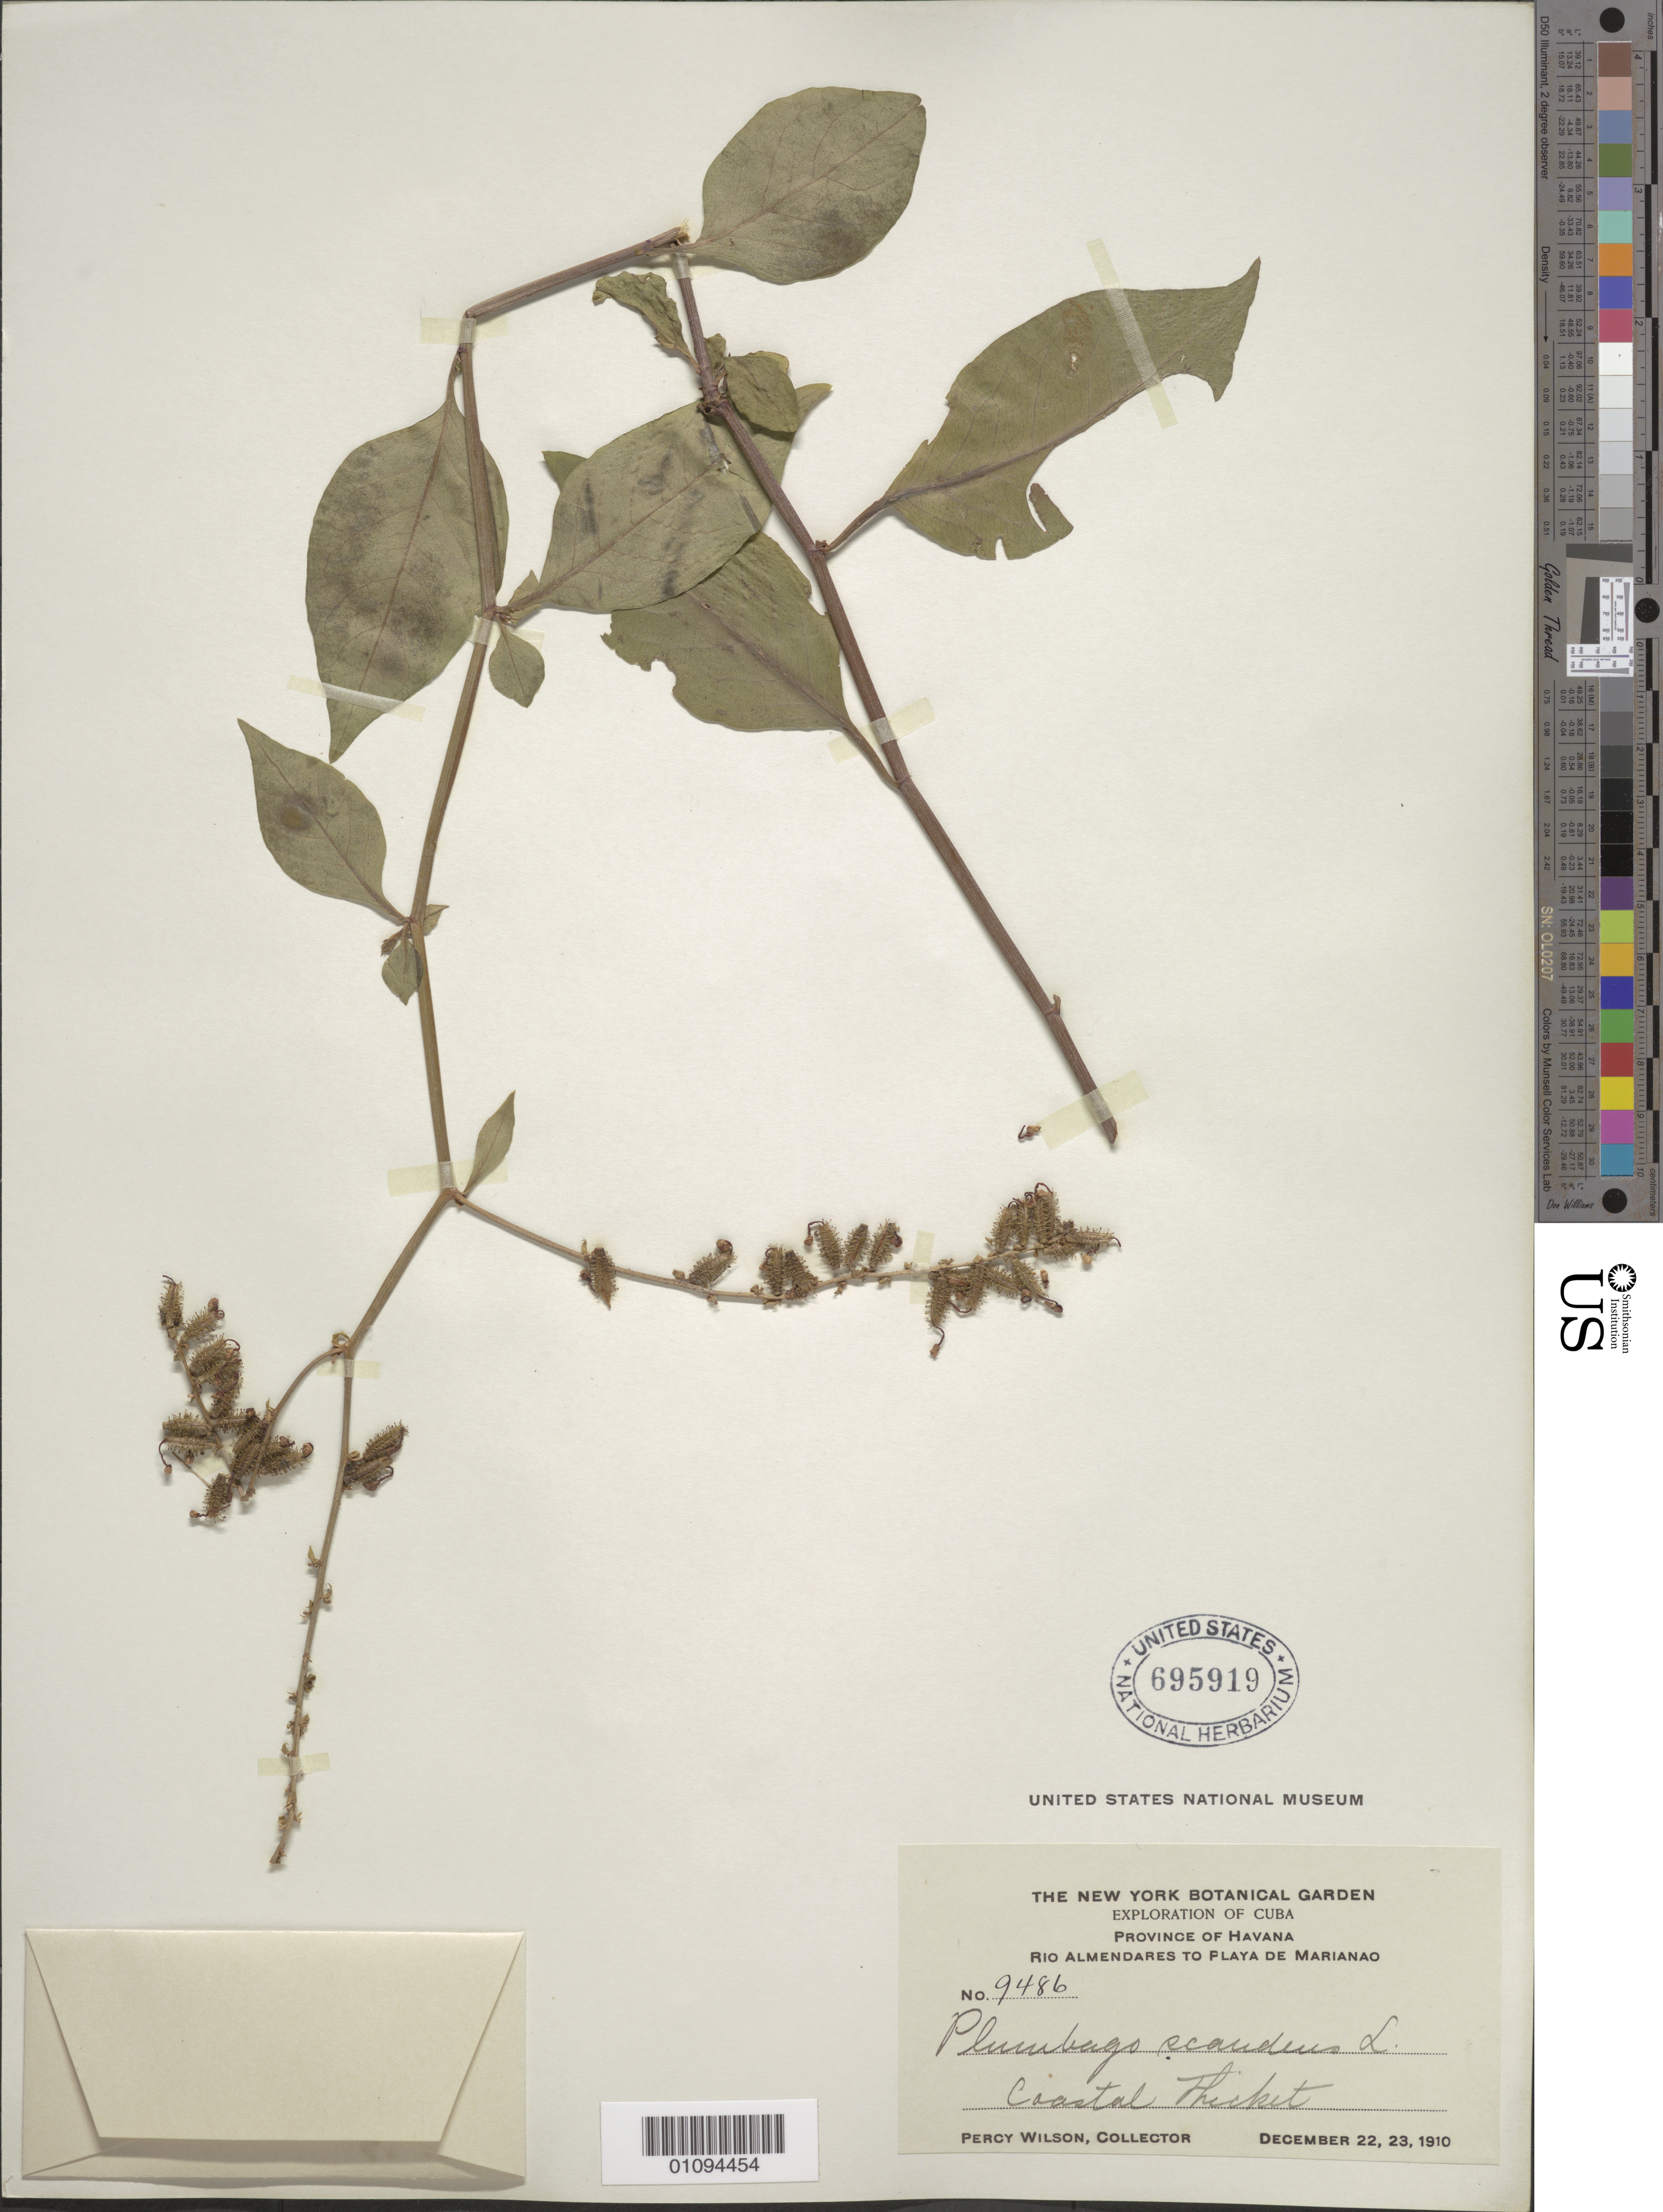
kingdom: Plantae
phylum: Tracheophyta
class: Magnoliopsida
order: Caryophyllales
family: Plumbaginaceae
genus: Plumbago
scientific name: Plumbago scandens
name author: L.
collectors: P. Wilson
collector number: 9486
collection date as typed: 22 Dec 1910 and 23 Dec 1910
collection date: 1910-12-22,1910-12-23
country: Cuba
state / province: La Habana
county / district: Mun. Playa or Plaza de la Revolución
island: Cuba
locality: Rio Almendares to Playa de Marianao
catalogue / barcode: US 695919